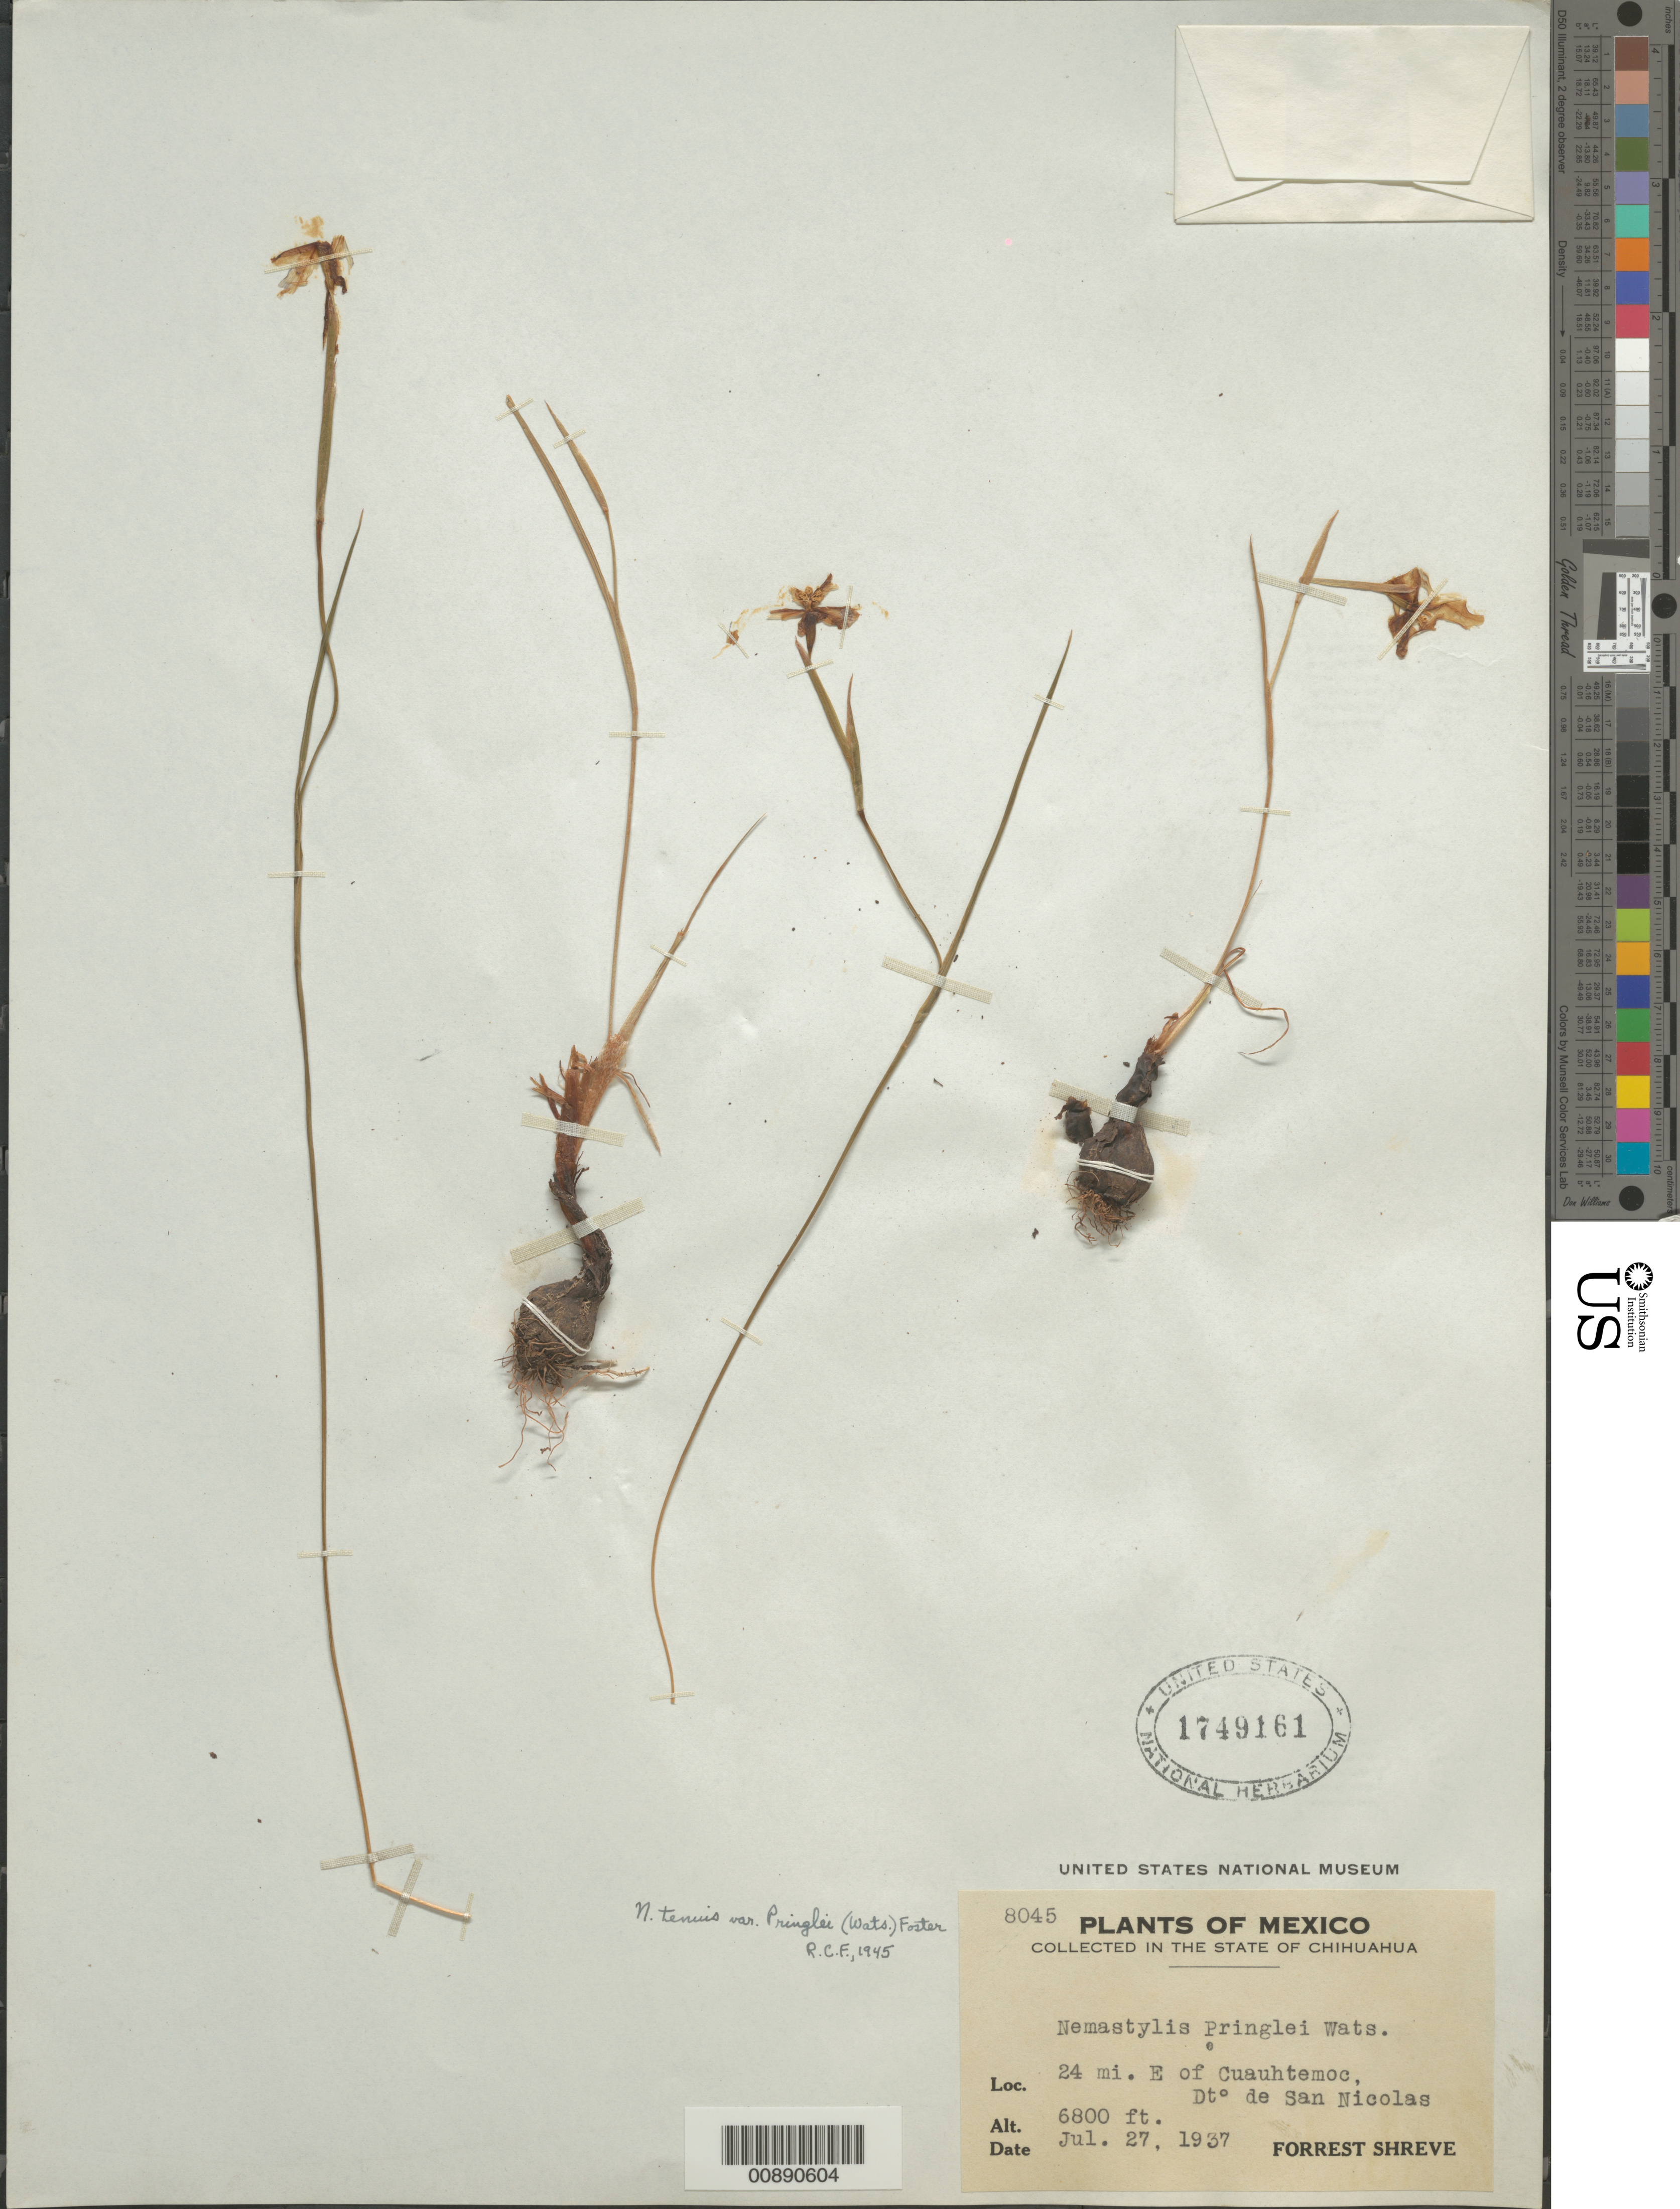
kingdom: Plantae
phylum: Tracheophyta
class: Liliopsida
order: Asparagales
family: Iridaceae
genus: Nemastylis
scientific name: Nemastylis tenuis subsp. pringlei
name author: (S. Watson) Goldblatt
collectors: F. Shreve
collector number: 8045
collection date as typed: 27 Jul 1937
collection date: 1937-07-27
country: Mexico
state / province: Chihuahua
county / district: San Nicolás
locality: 24 mi. E of Cuauhtémoc, Dto. de San Nicolás.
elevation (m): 2073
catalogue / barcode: US 1749161